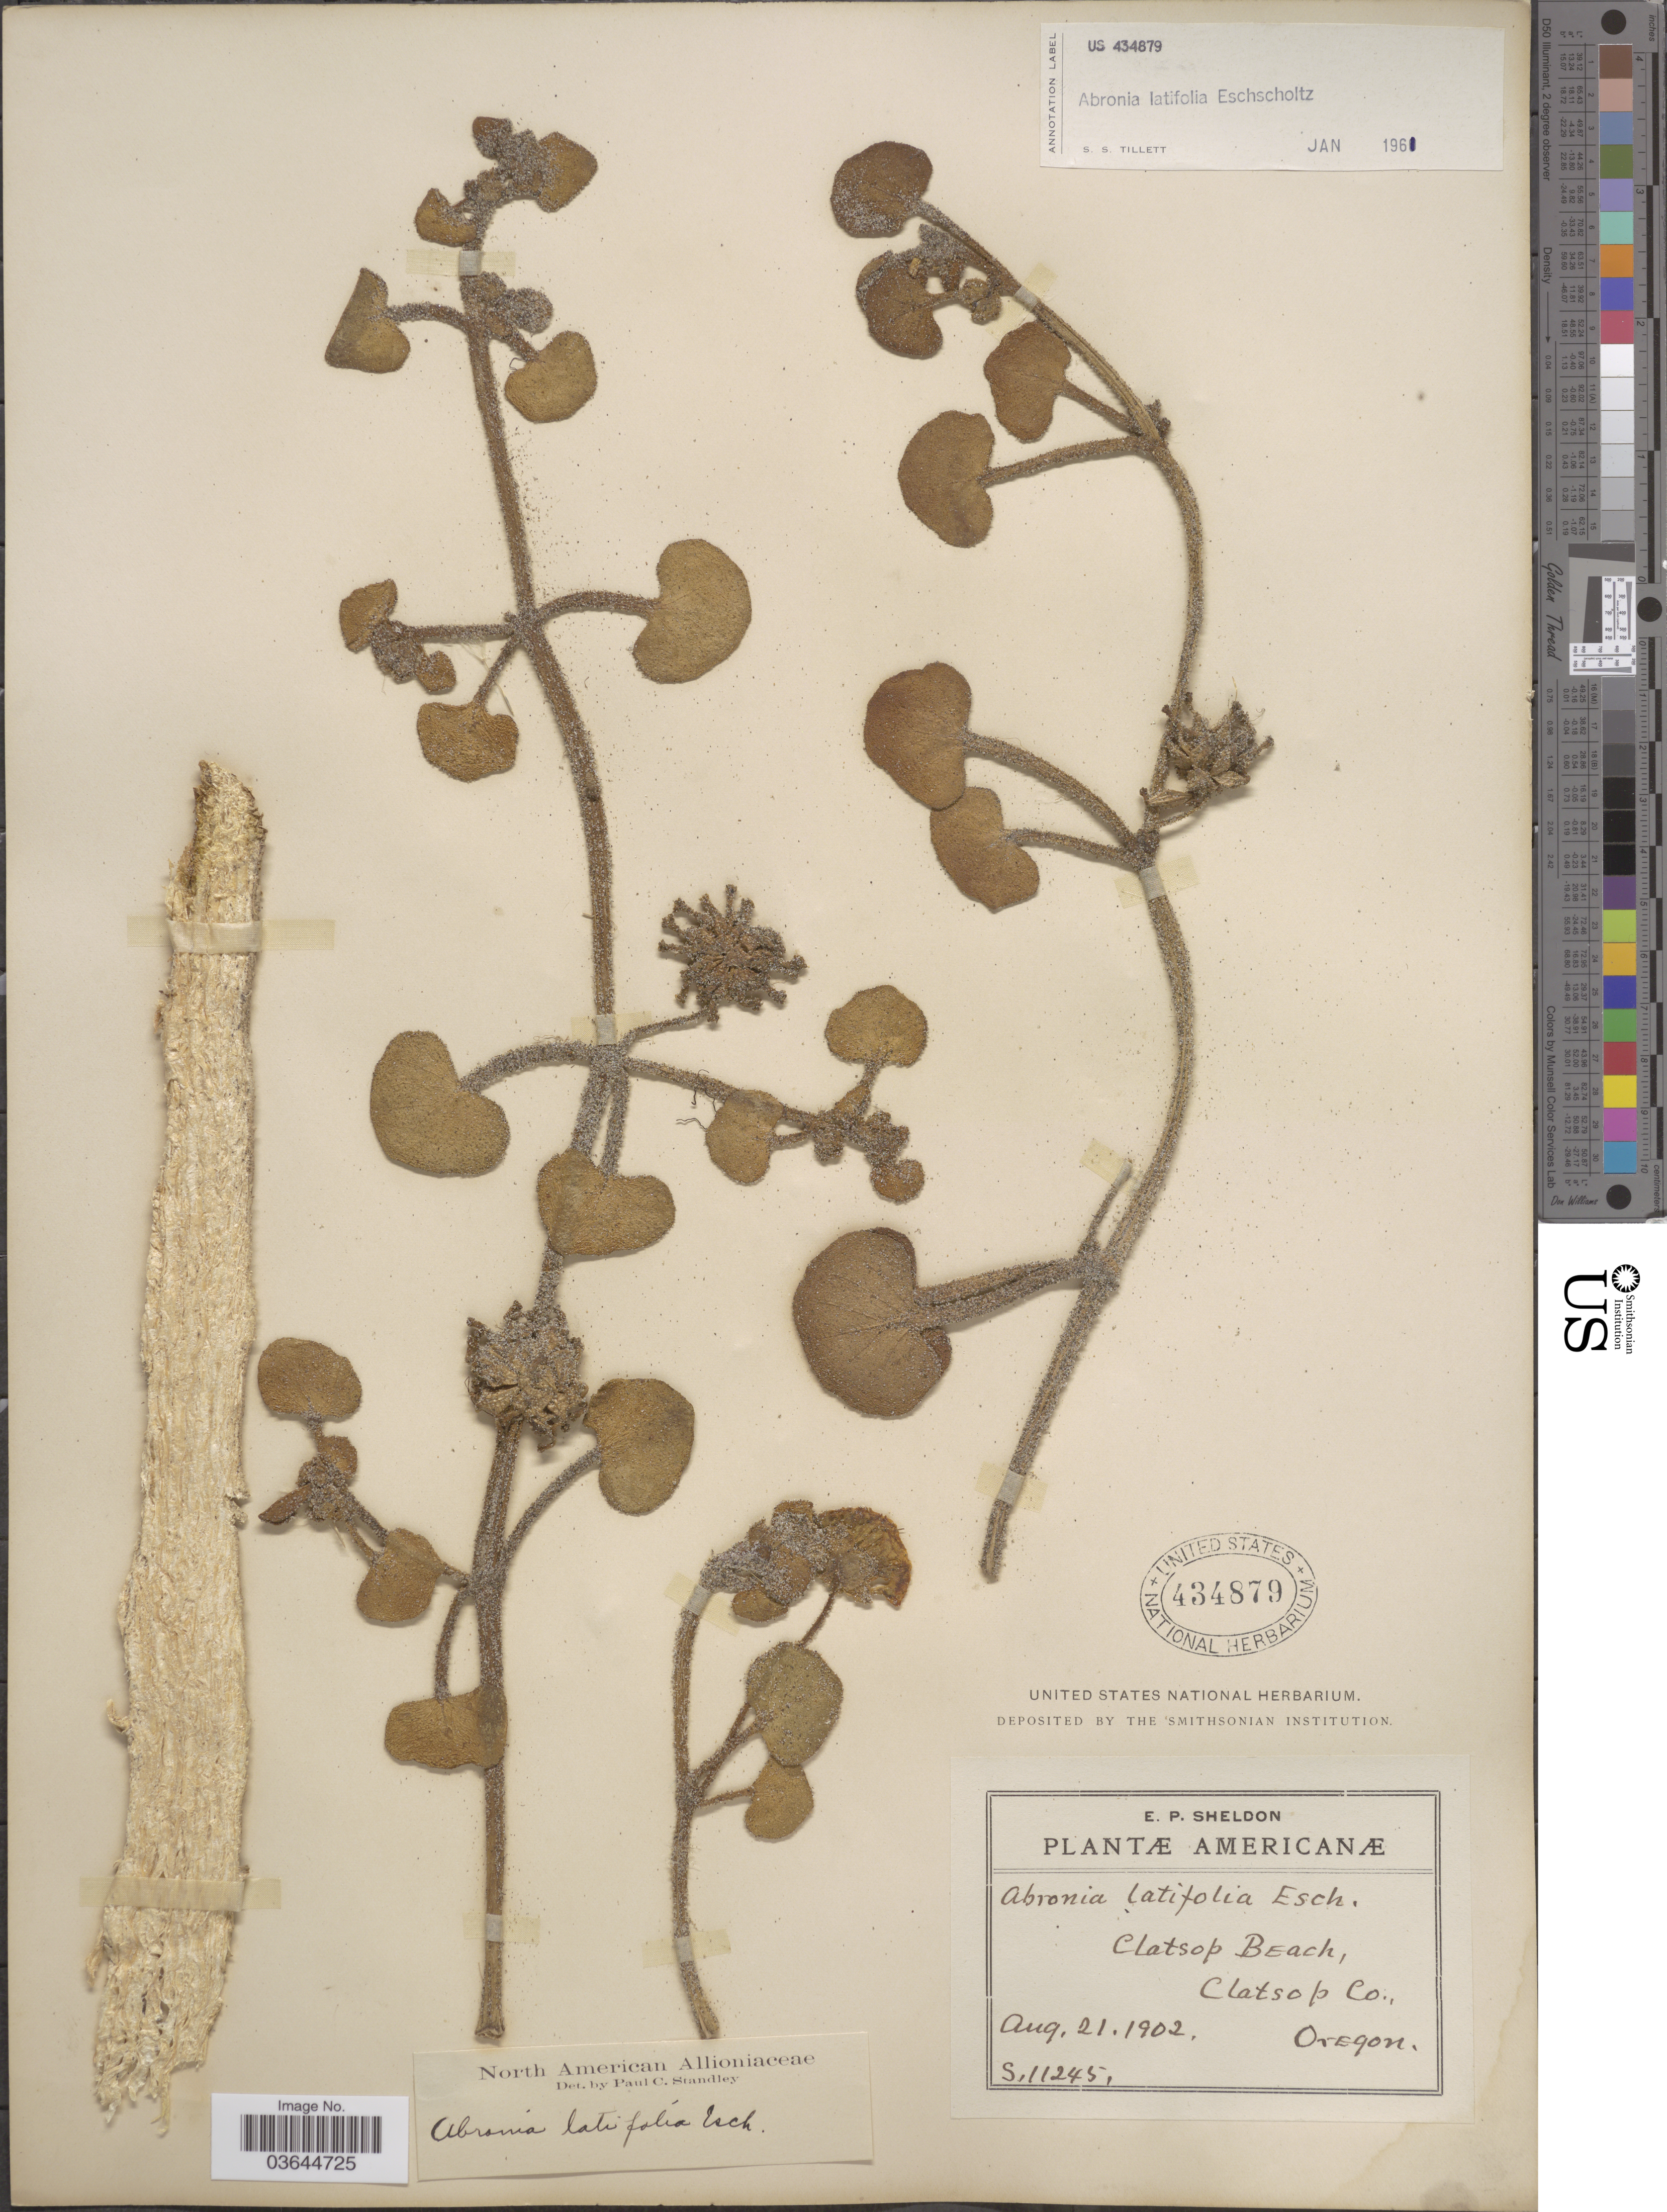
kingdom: Plantae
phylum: Tracheophyta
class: Magnoliopsida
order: Caryophyllales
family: Nyctaginaceae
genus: Abronia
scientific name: Abronia latifolia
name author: Eschsch.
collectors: E. P. Sheldon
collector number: S.11245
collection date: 1902-08-21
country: United States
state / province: Oregon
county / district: Clatsop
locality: Clatsop Beach, Clatsop Co.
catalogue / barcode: US 434879